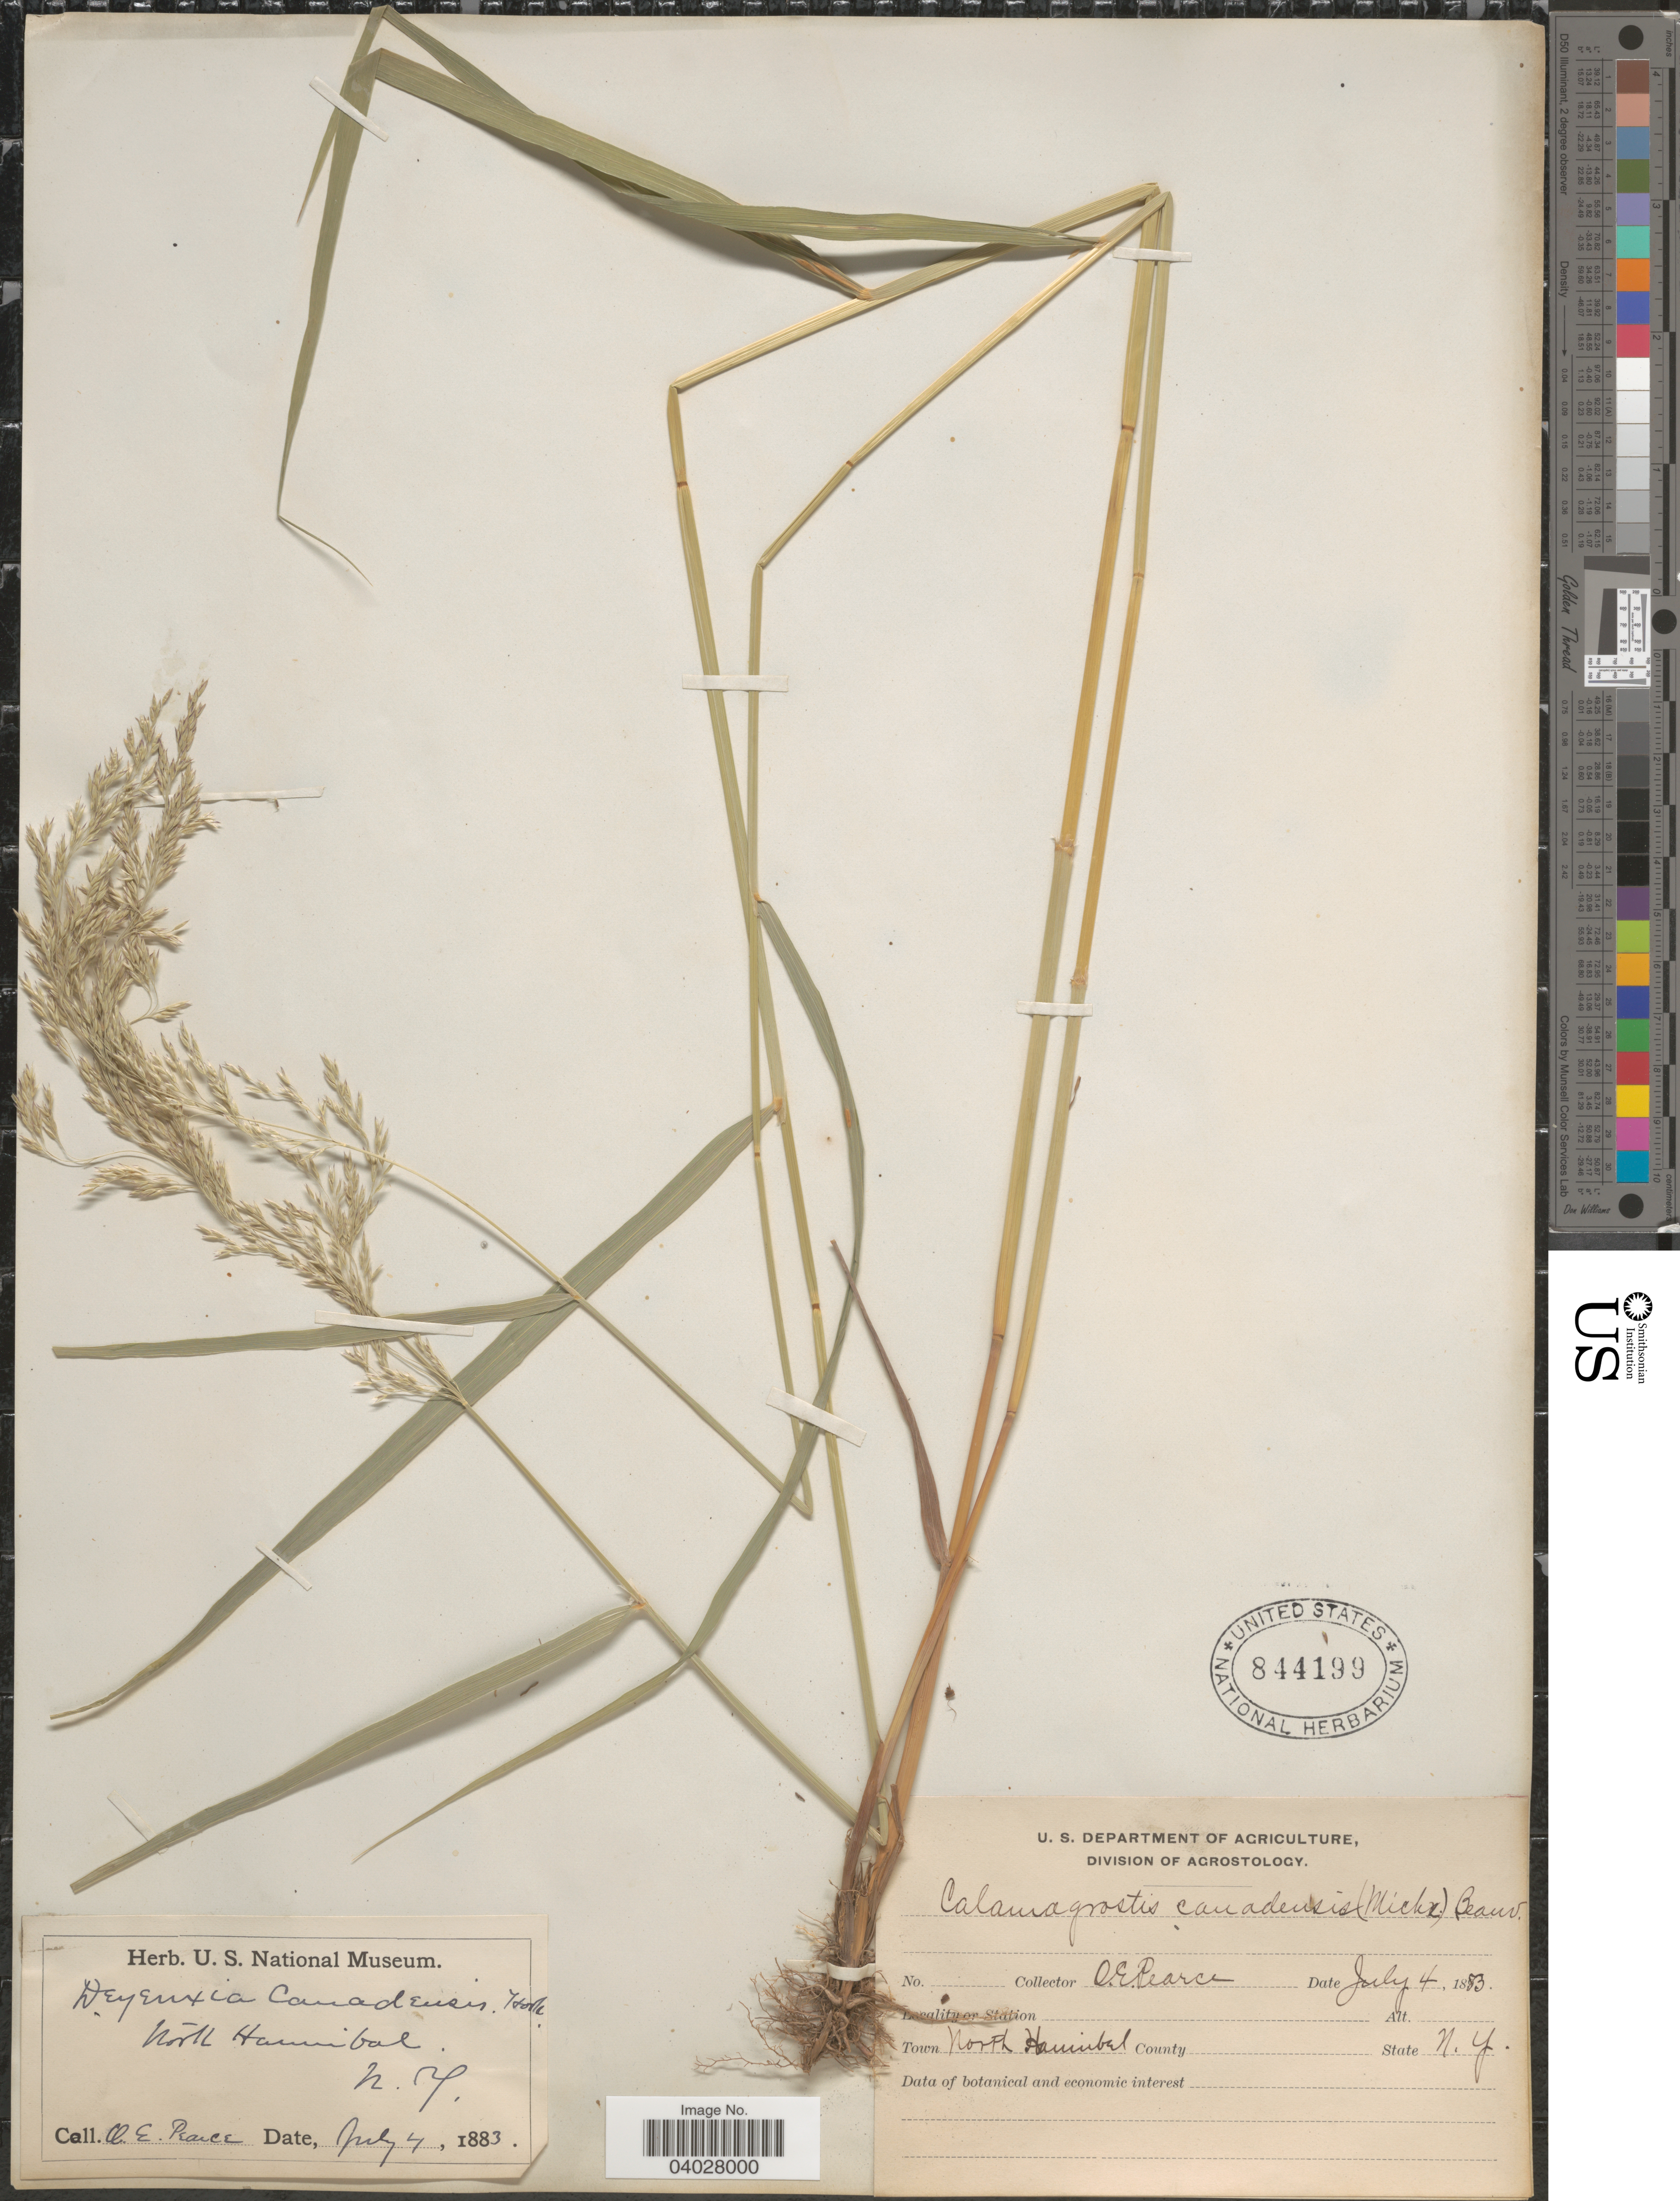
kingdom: Plantae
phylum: Tracheophyta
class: Liliopsida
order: Poales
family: Poaceae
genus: Calamagrostis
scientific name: Calamagrostis canadensis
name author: (Michx.) P. Beauv.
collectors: O. E. Pearce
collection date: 1883-07-04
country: United States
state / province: New York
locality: Town North Hannibal.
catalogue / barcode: US 844199